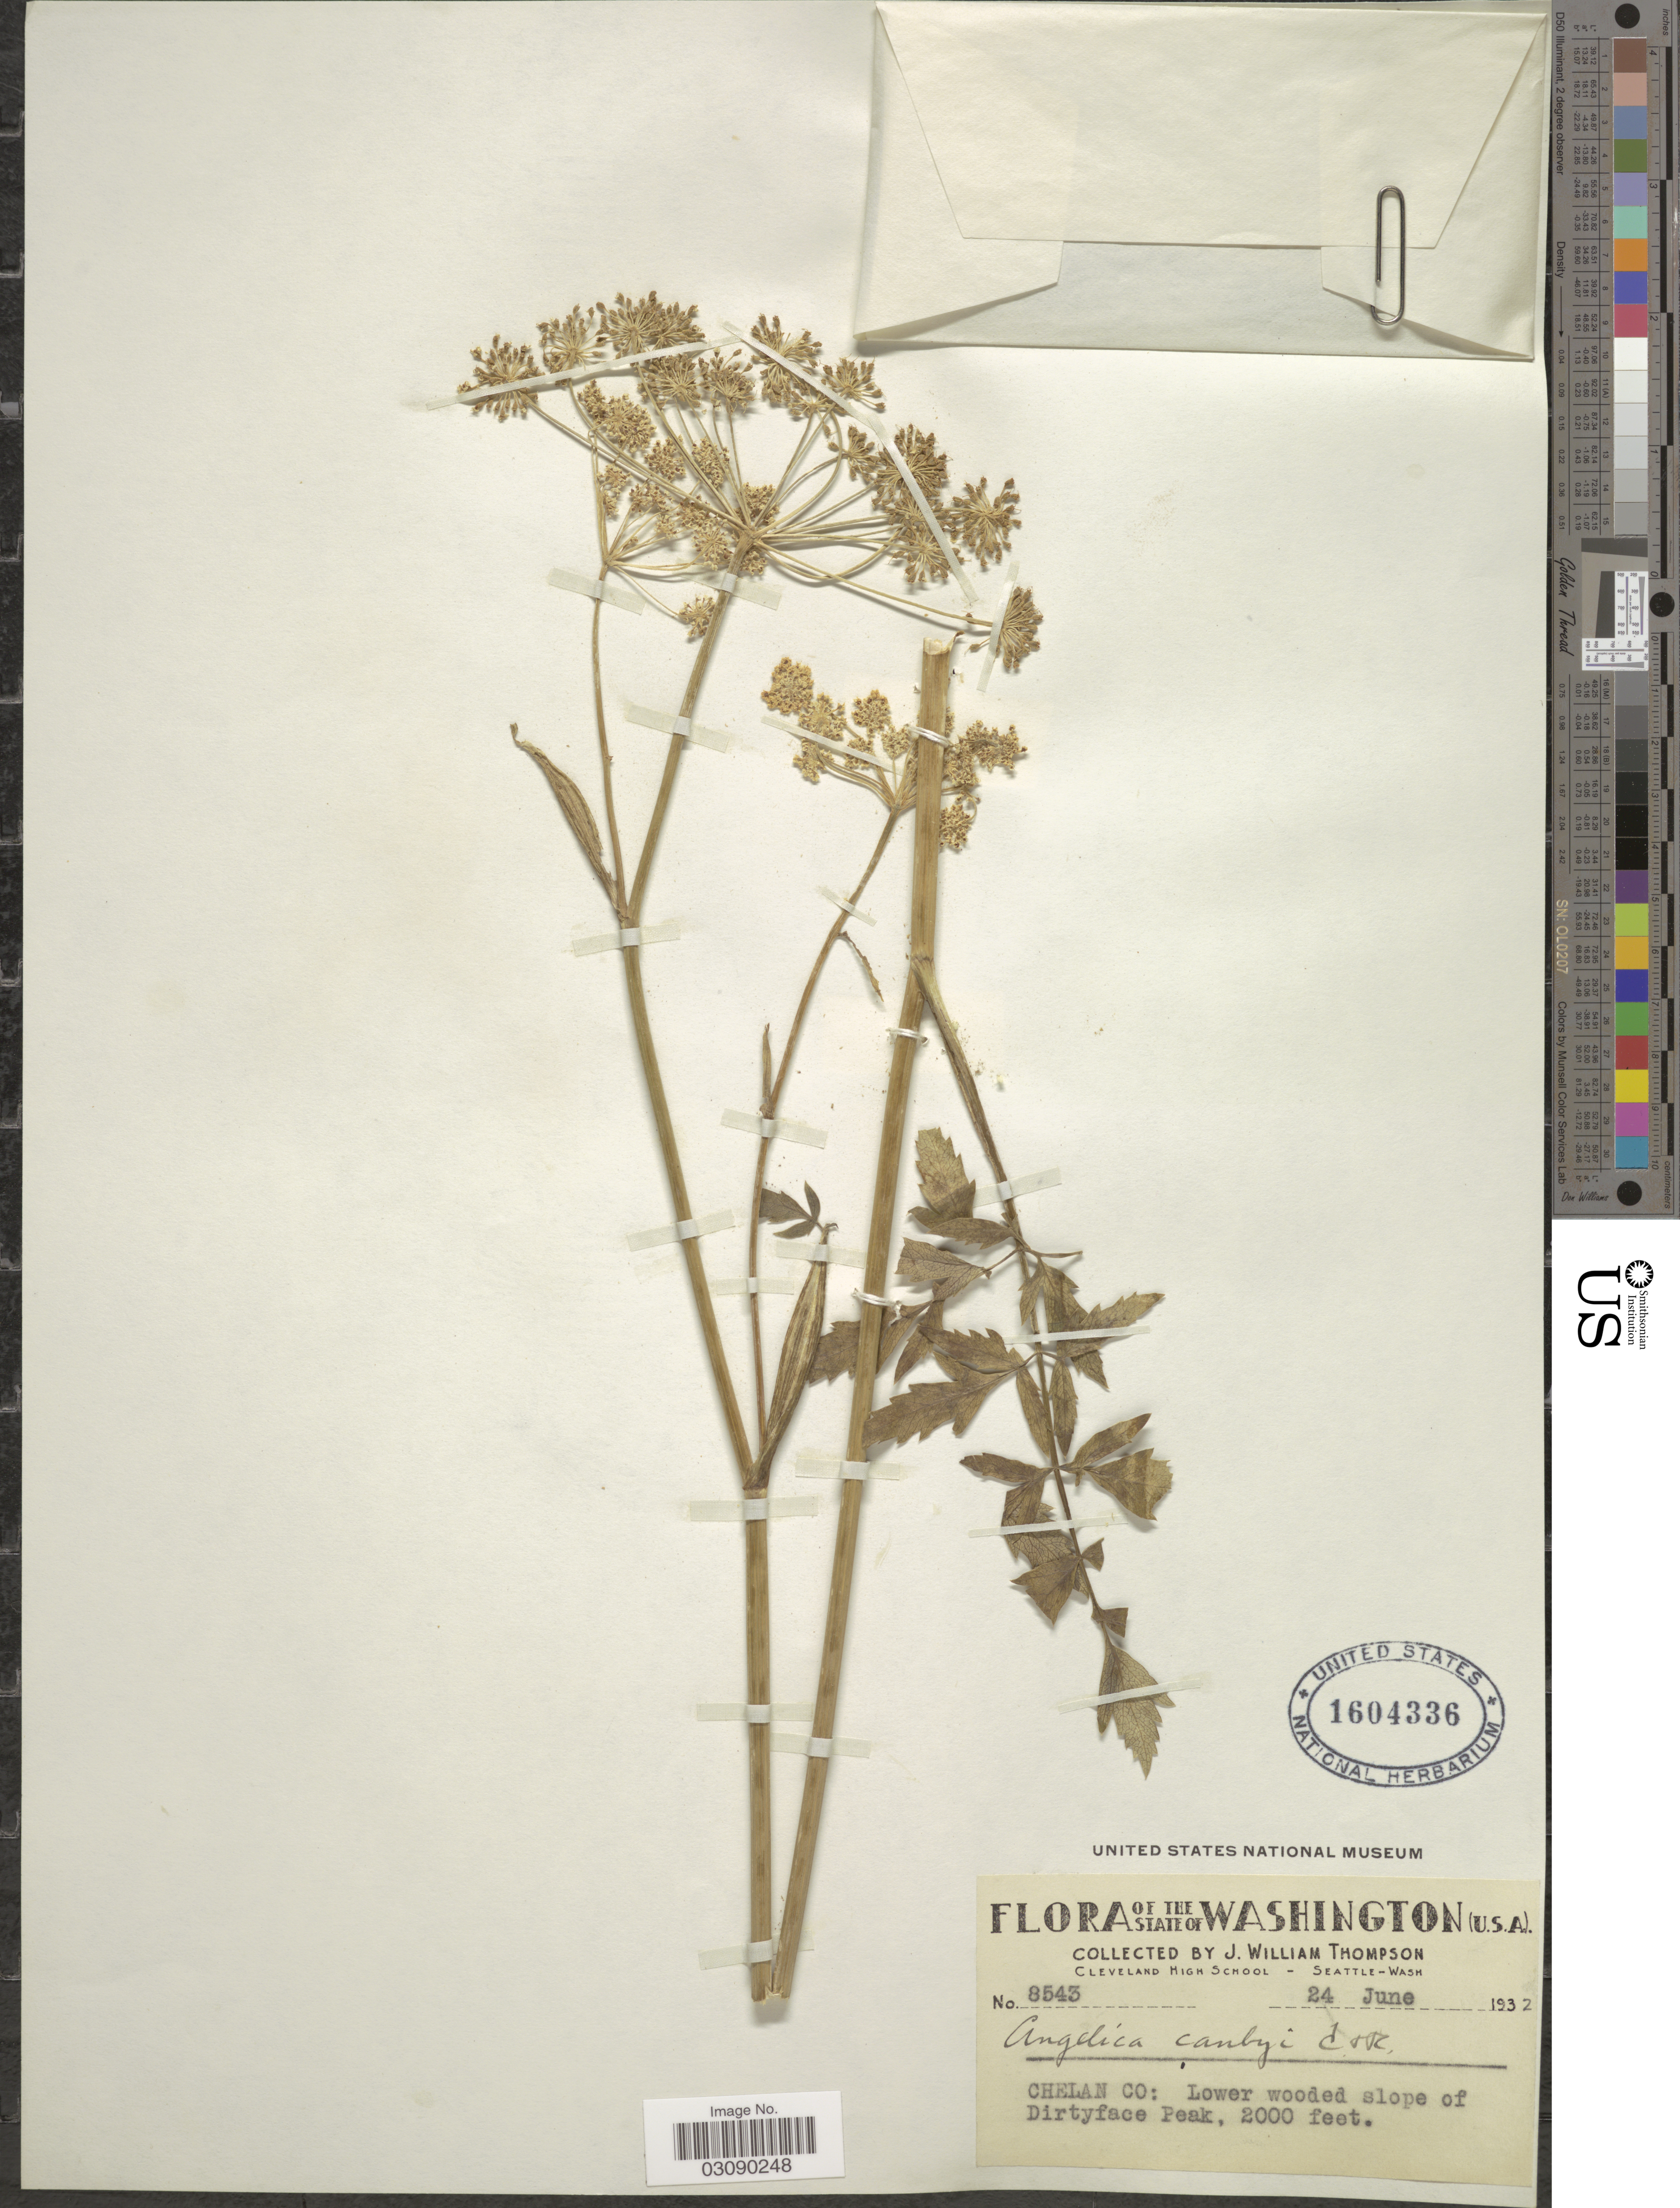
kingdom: Plantae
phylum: Tracheophyta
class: Magnoliopsida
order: Apiales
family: Apiaceae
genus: Angelica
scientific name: Angelica canbyi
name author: J.M. Coult. & Rose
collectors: J. W. Thompson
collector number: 8543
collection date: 1932-06-24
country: United States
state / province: Washington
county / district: Chelan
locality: Chelan Co: Lower wooded slope of Dirtyface Peak.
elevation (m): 610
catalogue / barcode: US 1604336